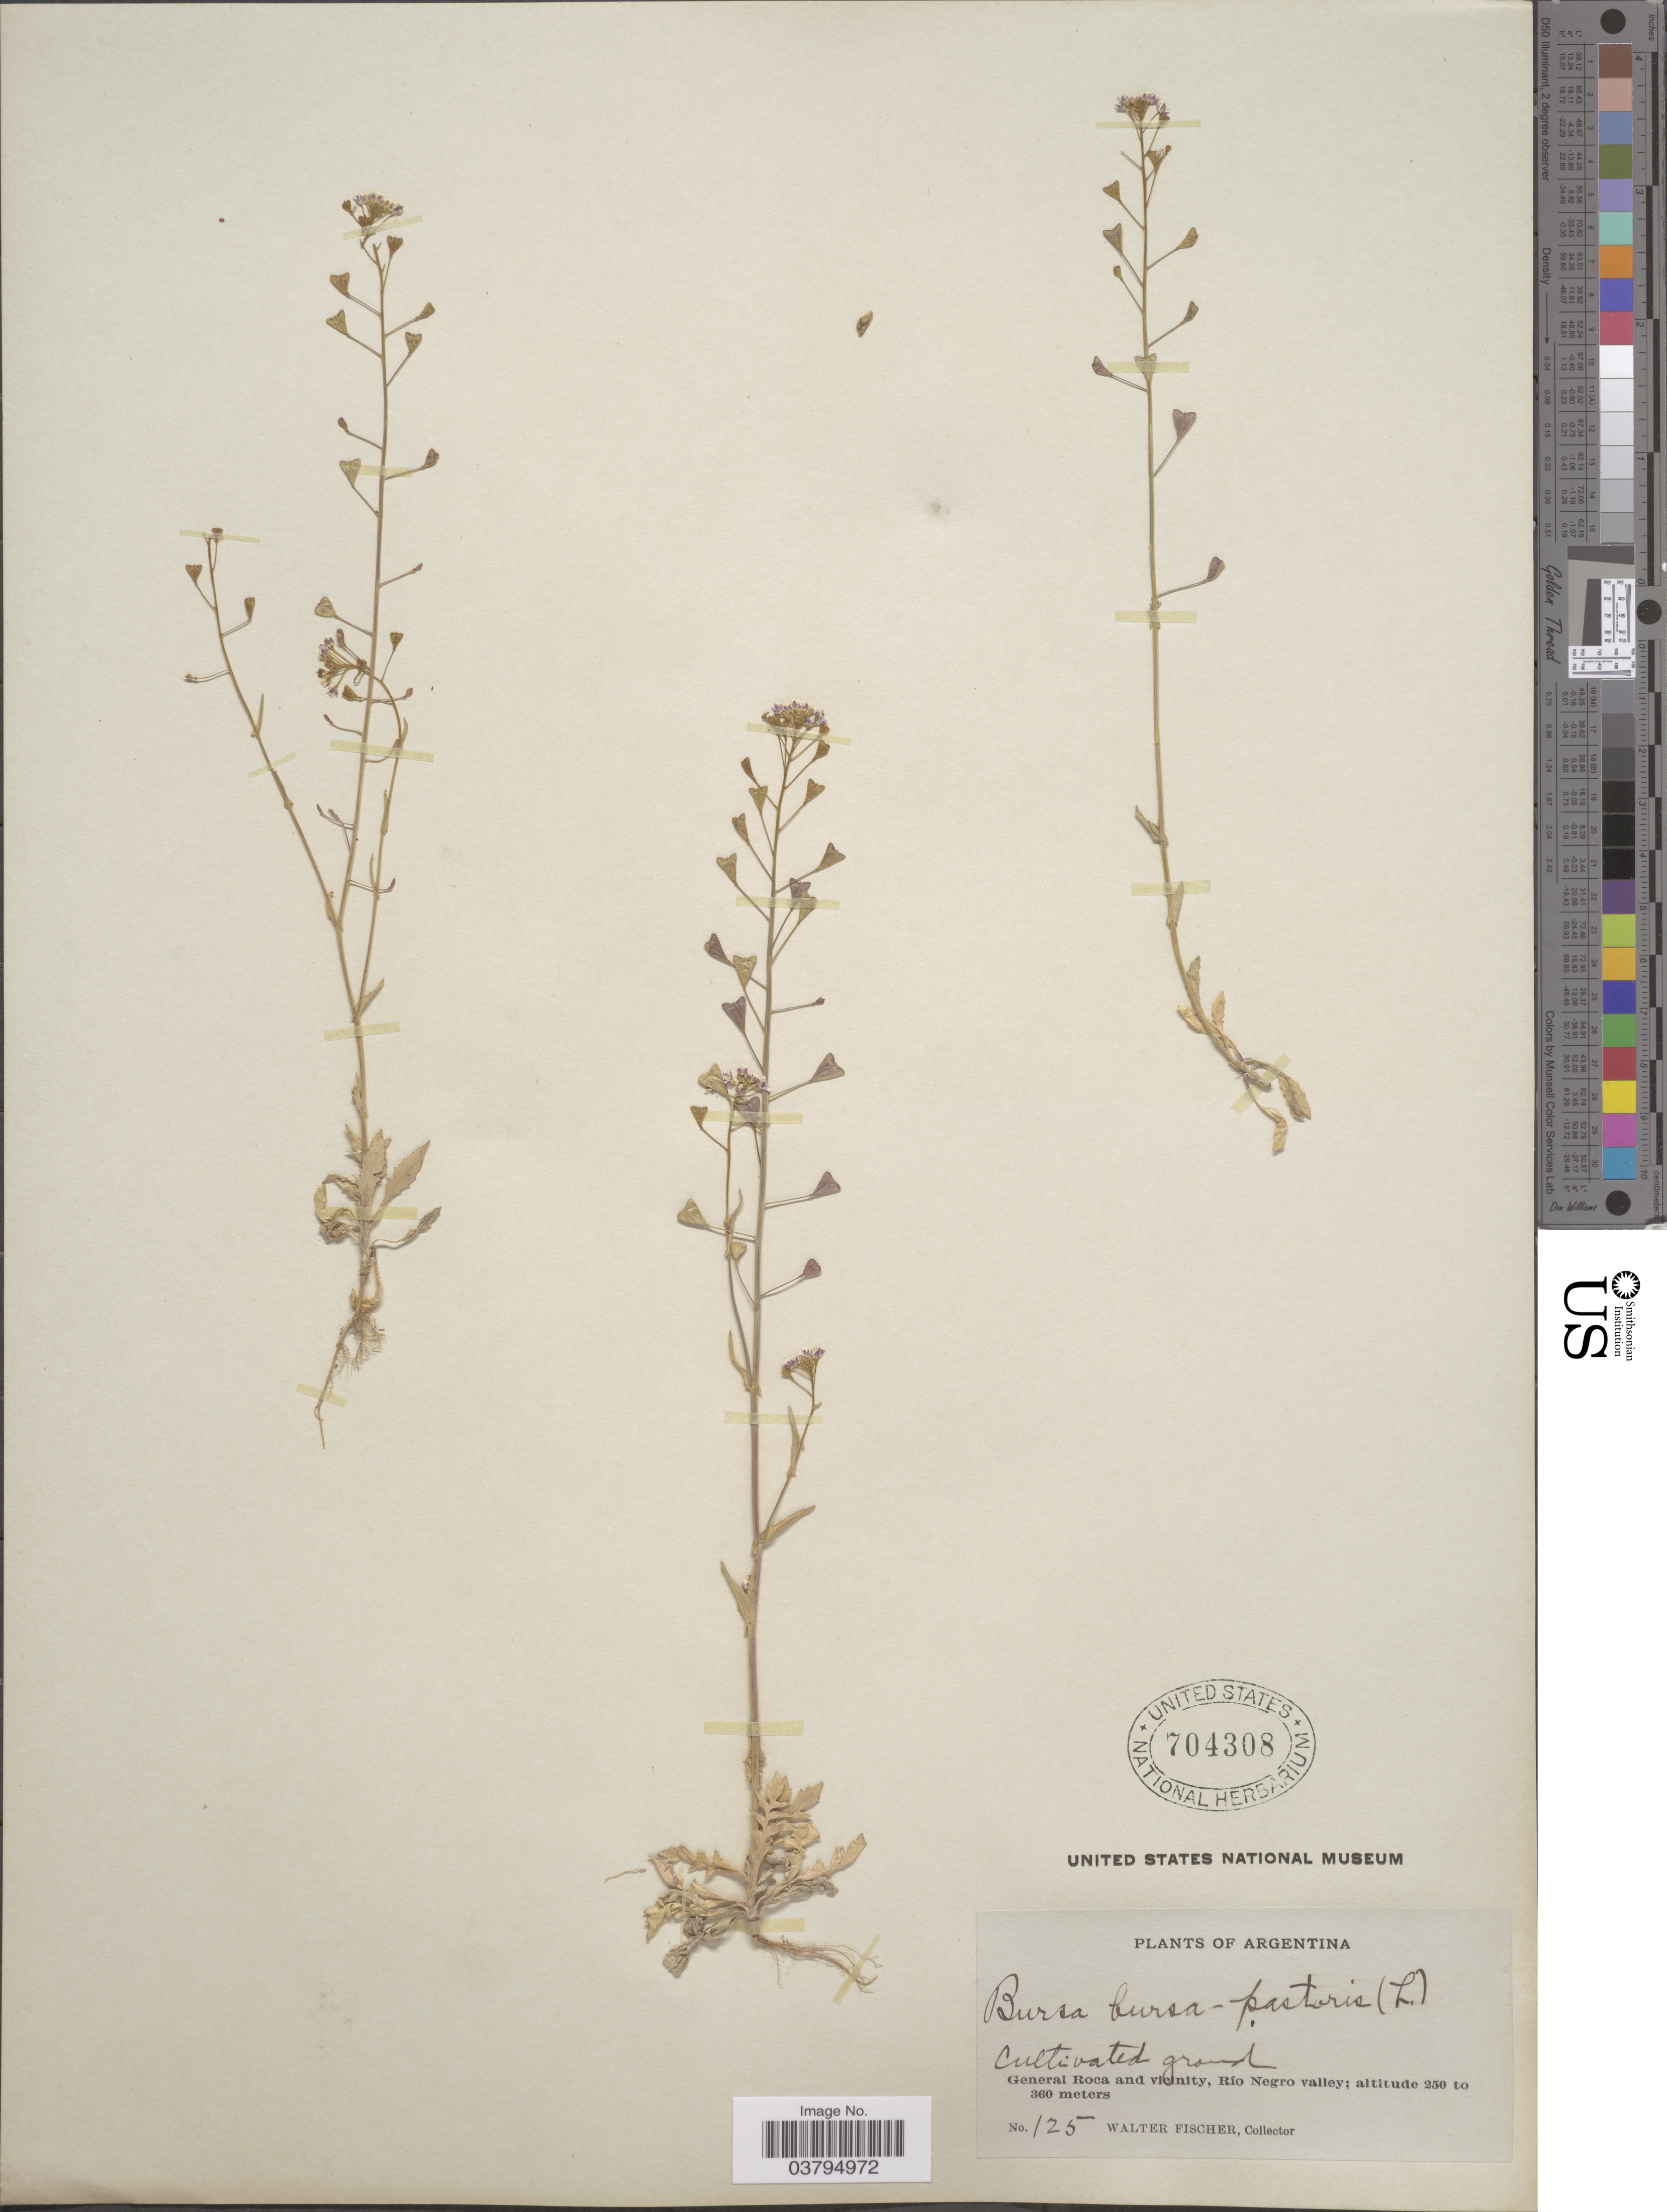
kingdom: Plantae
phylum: Tracheophyta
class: Magnoliopsida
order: Brassicales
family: Brassicaceae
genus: Capsella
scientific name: Capsella bursa-pastoris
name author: (L.) Medik.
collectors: W. Fischer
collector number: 125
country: Argentina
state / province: Rio Negro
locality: General Roca and vicinity, Rio Negro valley.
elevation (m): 250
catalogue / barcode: US 704308